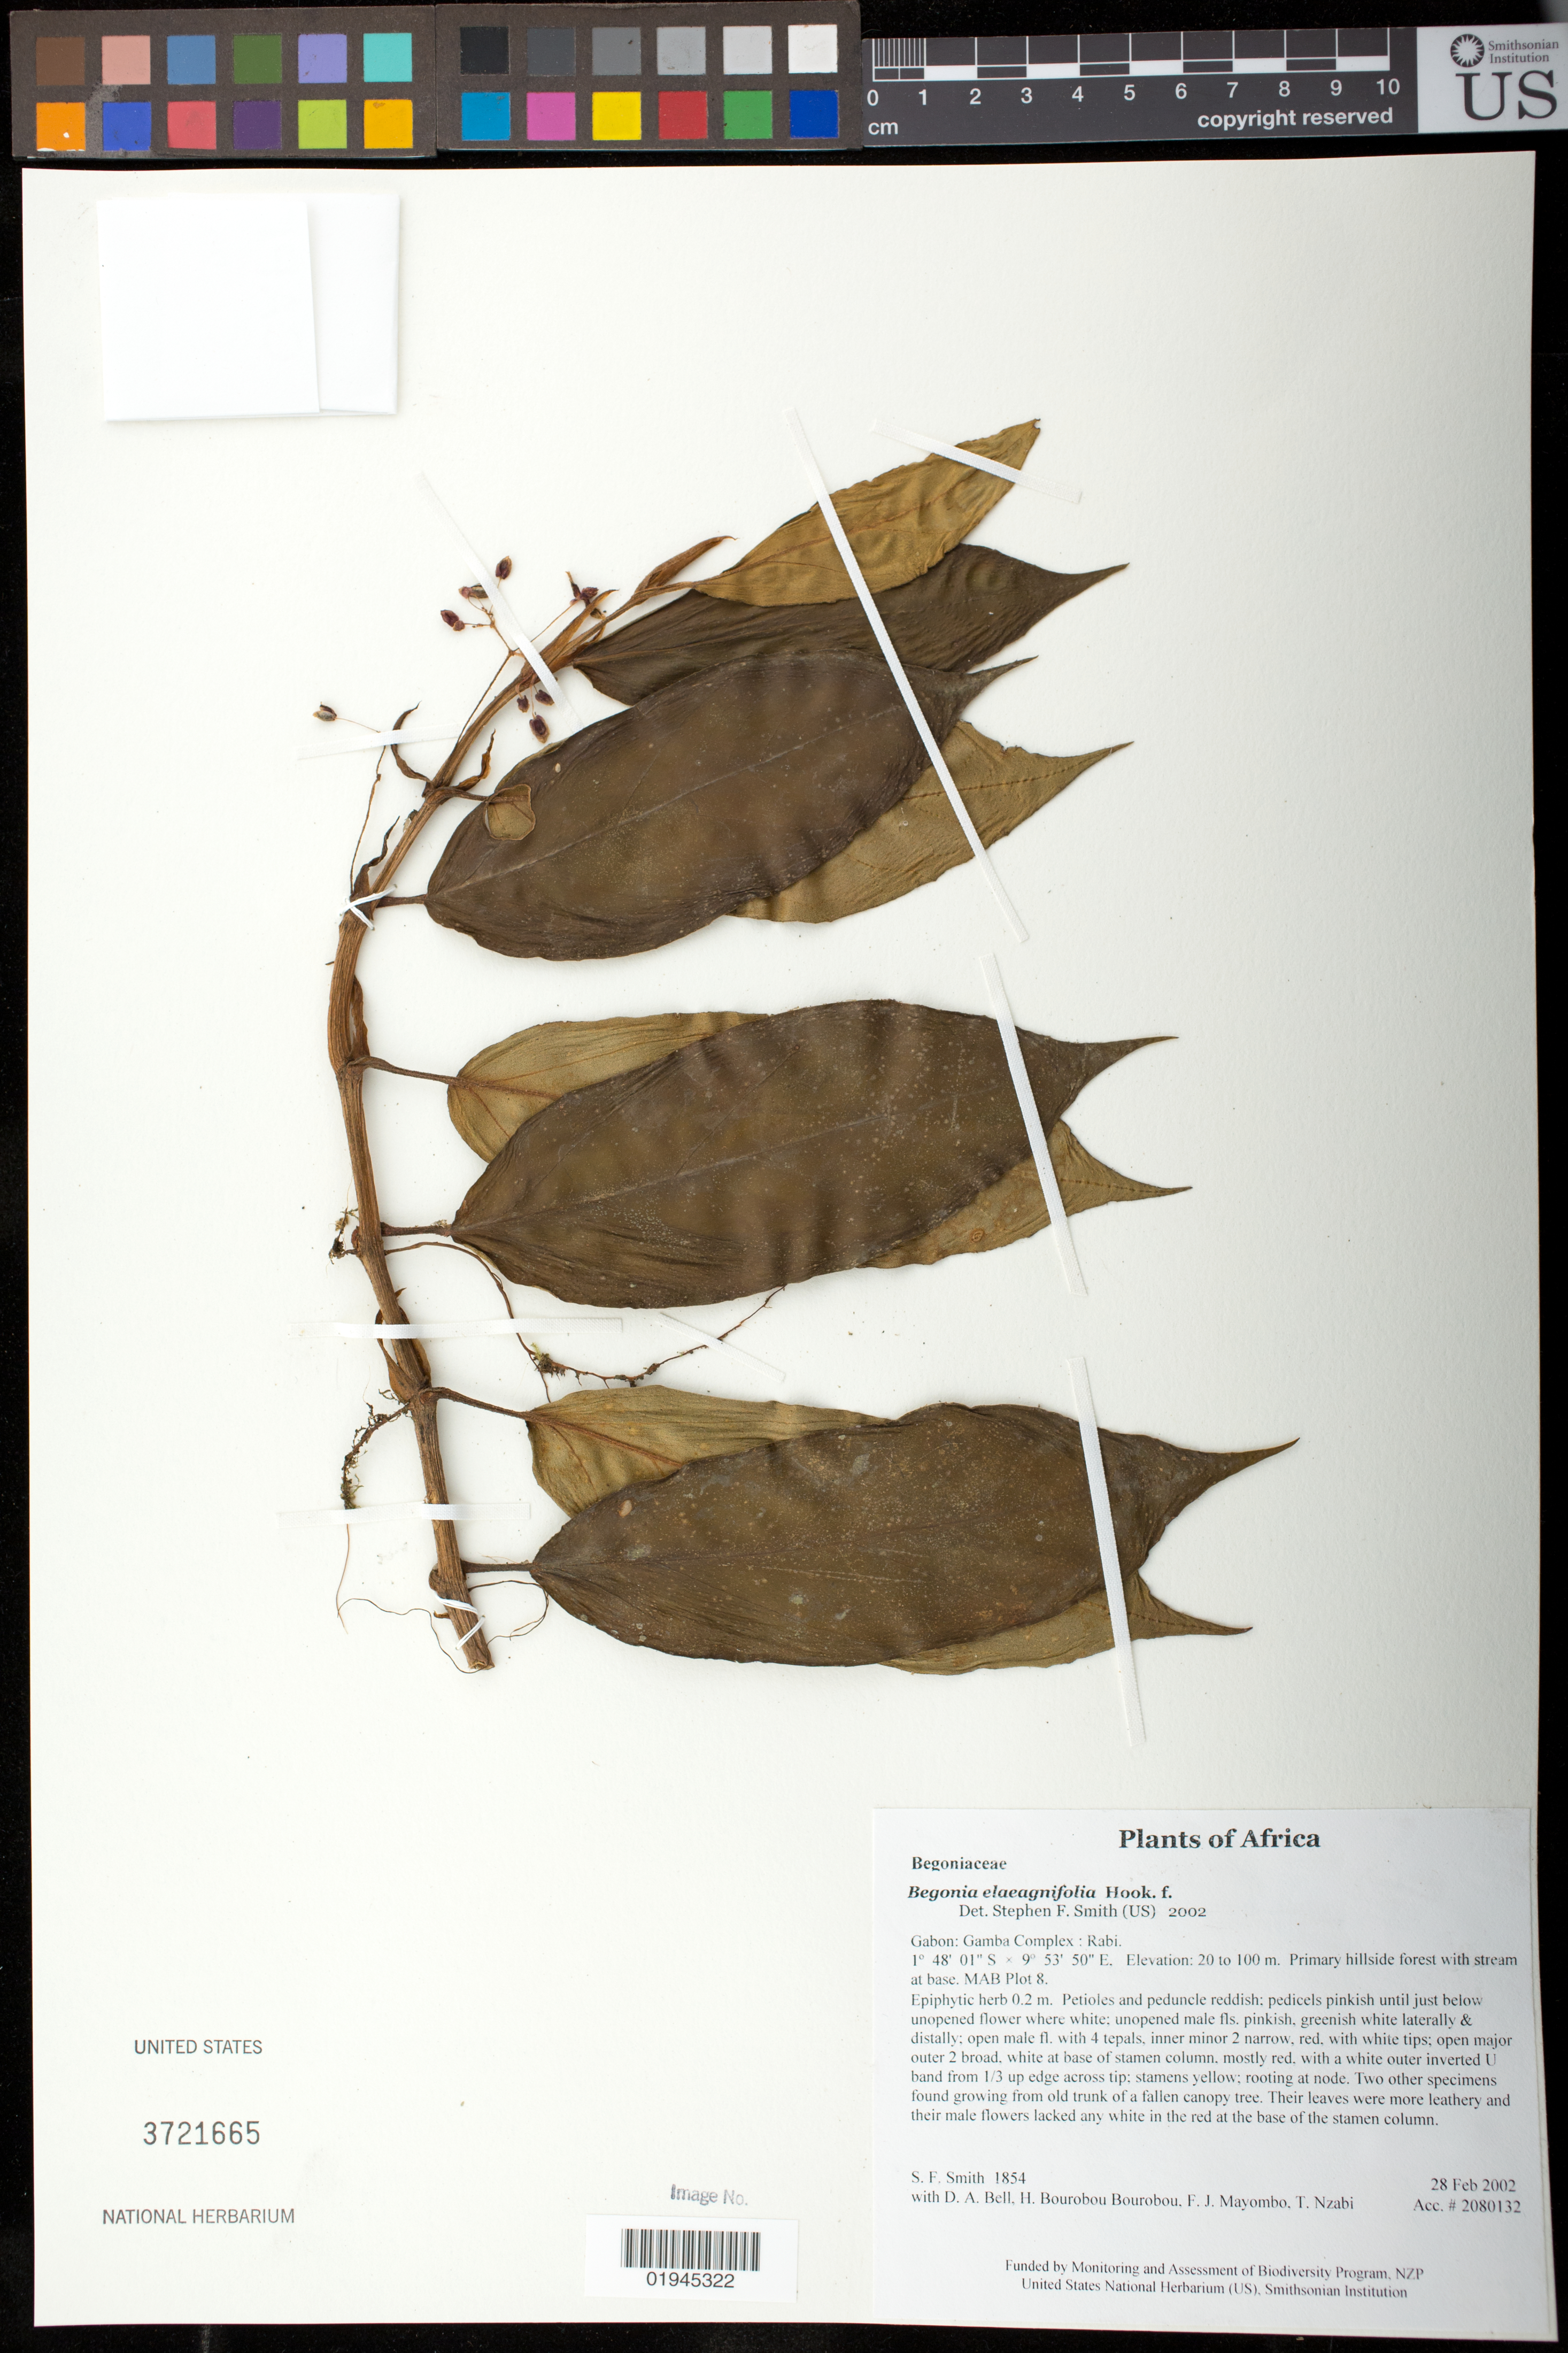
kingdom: Plantae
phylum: Tracheophyta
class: Magnoliopsida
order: Cucurbitales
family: Begoniaceae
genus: Begonia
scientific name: Begonia elaeagnifolia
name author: Hook. f.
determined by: Smith, Stephen F., (US), NMNH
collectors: S.F. Smith, D. A. Bell, H. Bourobou Bourobou & F. J. Mayombo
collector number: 1854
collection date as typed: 28 Feb 2002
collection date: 2002-02-28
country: Gabon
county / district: Gamba Complex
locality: Rabi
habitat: Primary hillside forest with stream at base. MAB Plot 8.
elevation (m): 20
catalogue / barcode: US 3721665